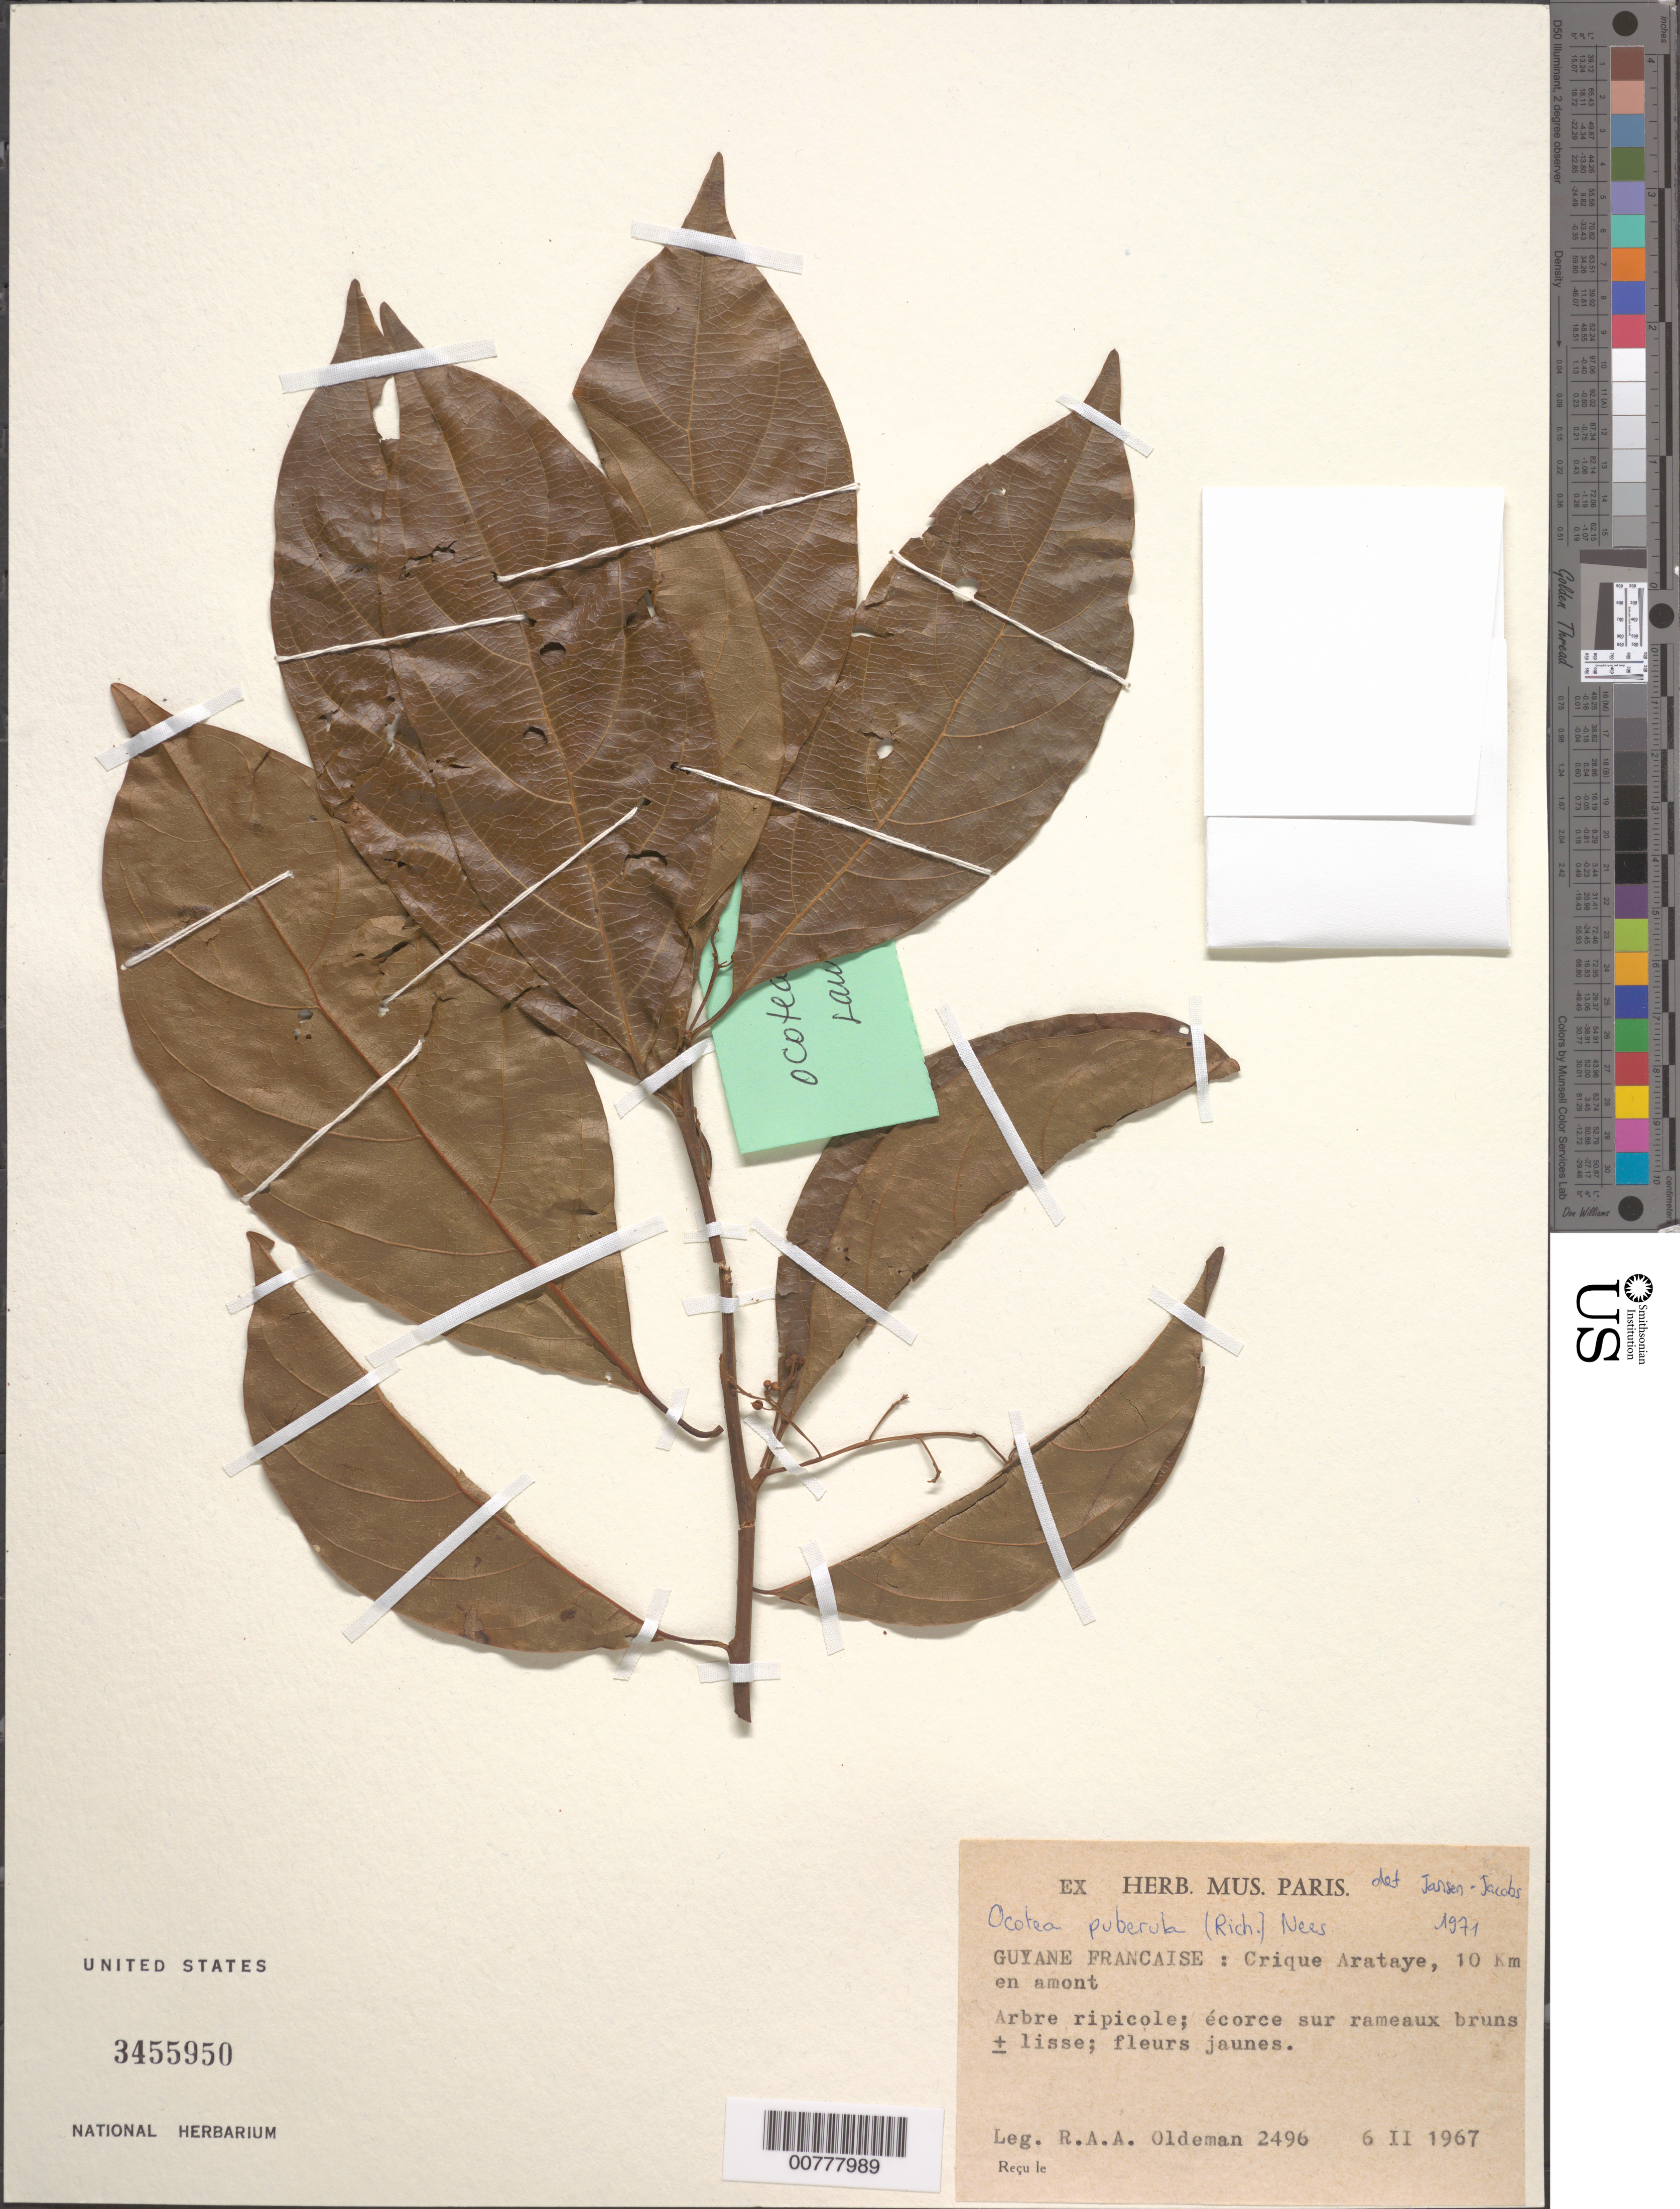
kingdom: Plantae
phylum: Tracheophyta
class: Magnoliopsida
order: Laurales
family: Lauraceae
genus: Ocotea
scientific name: Ocotea puberula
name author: (Rich.) Nees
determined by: Jansen-Jacobs, M. J., (U), Nationaal Herbarium Nederland, Utrecht University branch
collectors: R. Oldeman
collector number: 2496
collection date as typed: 6-Feb-67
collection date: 1967-02-06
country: French Guiana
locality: Crique Arataye, 10 km en amont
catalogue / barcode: US 3455950